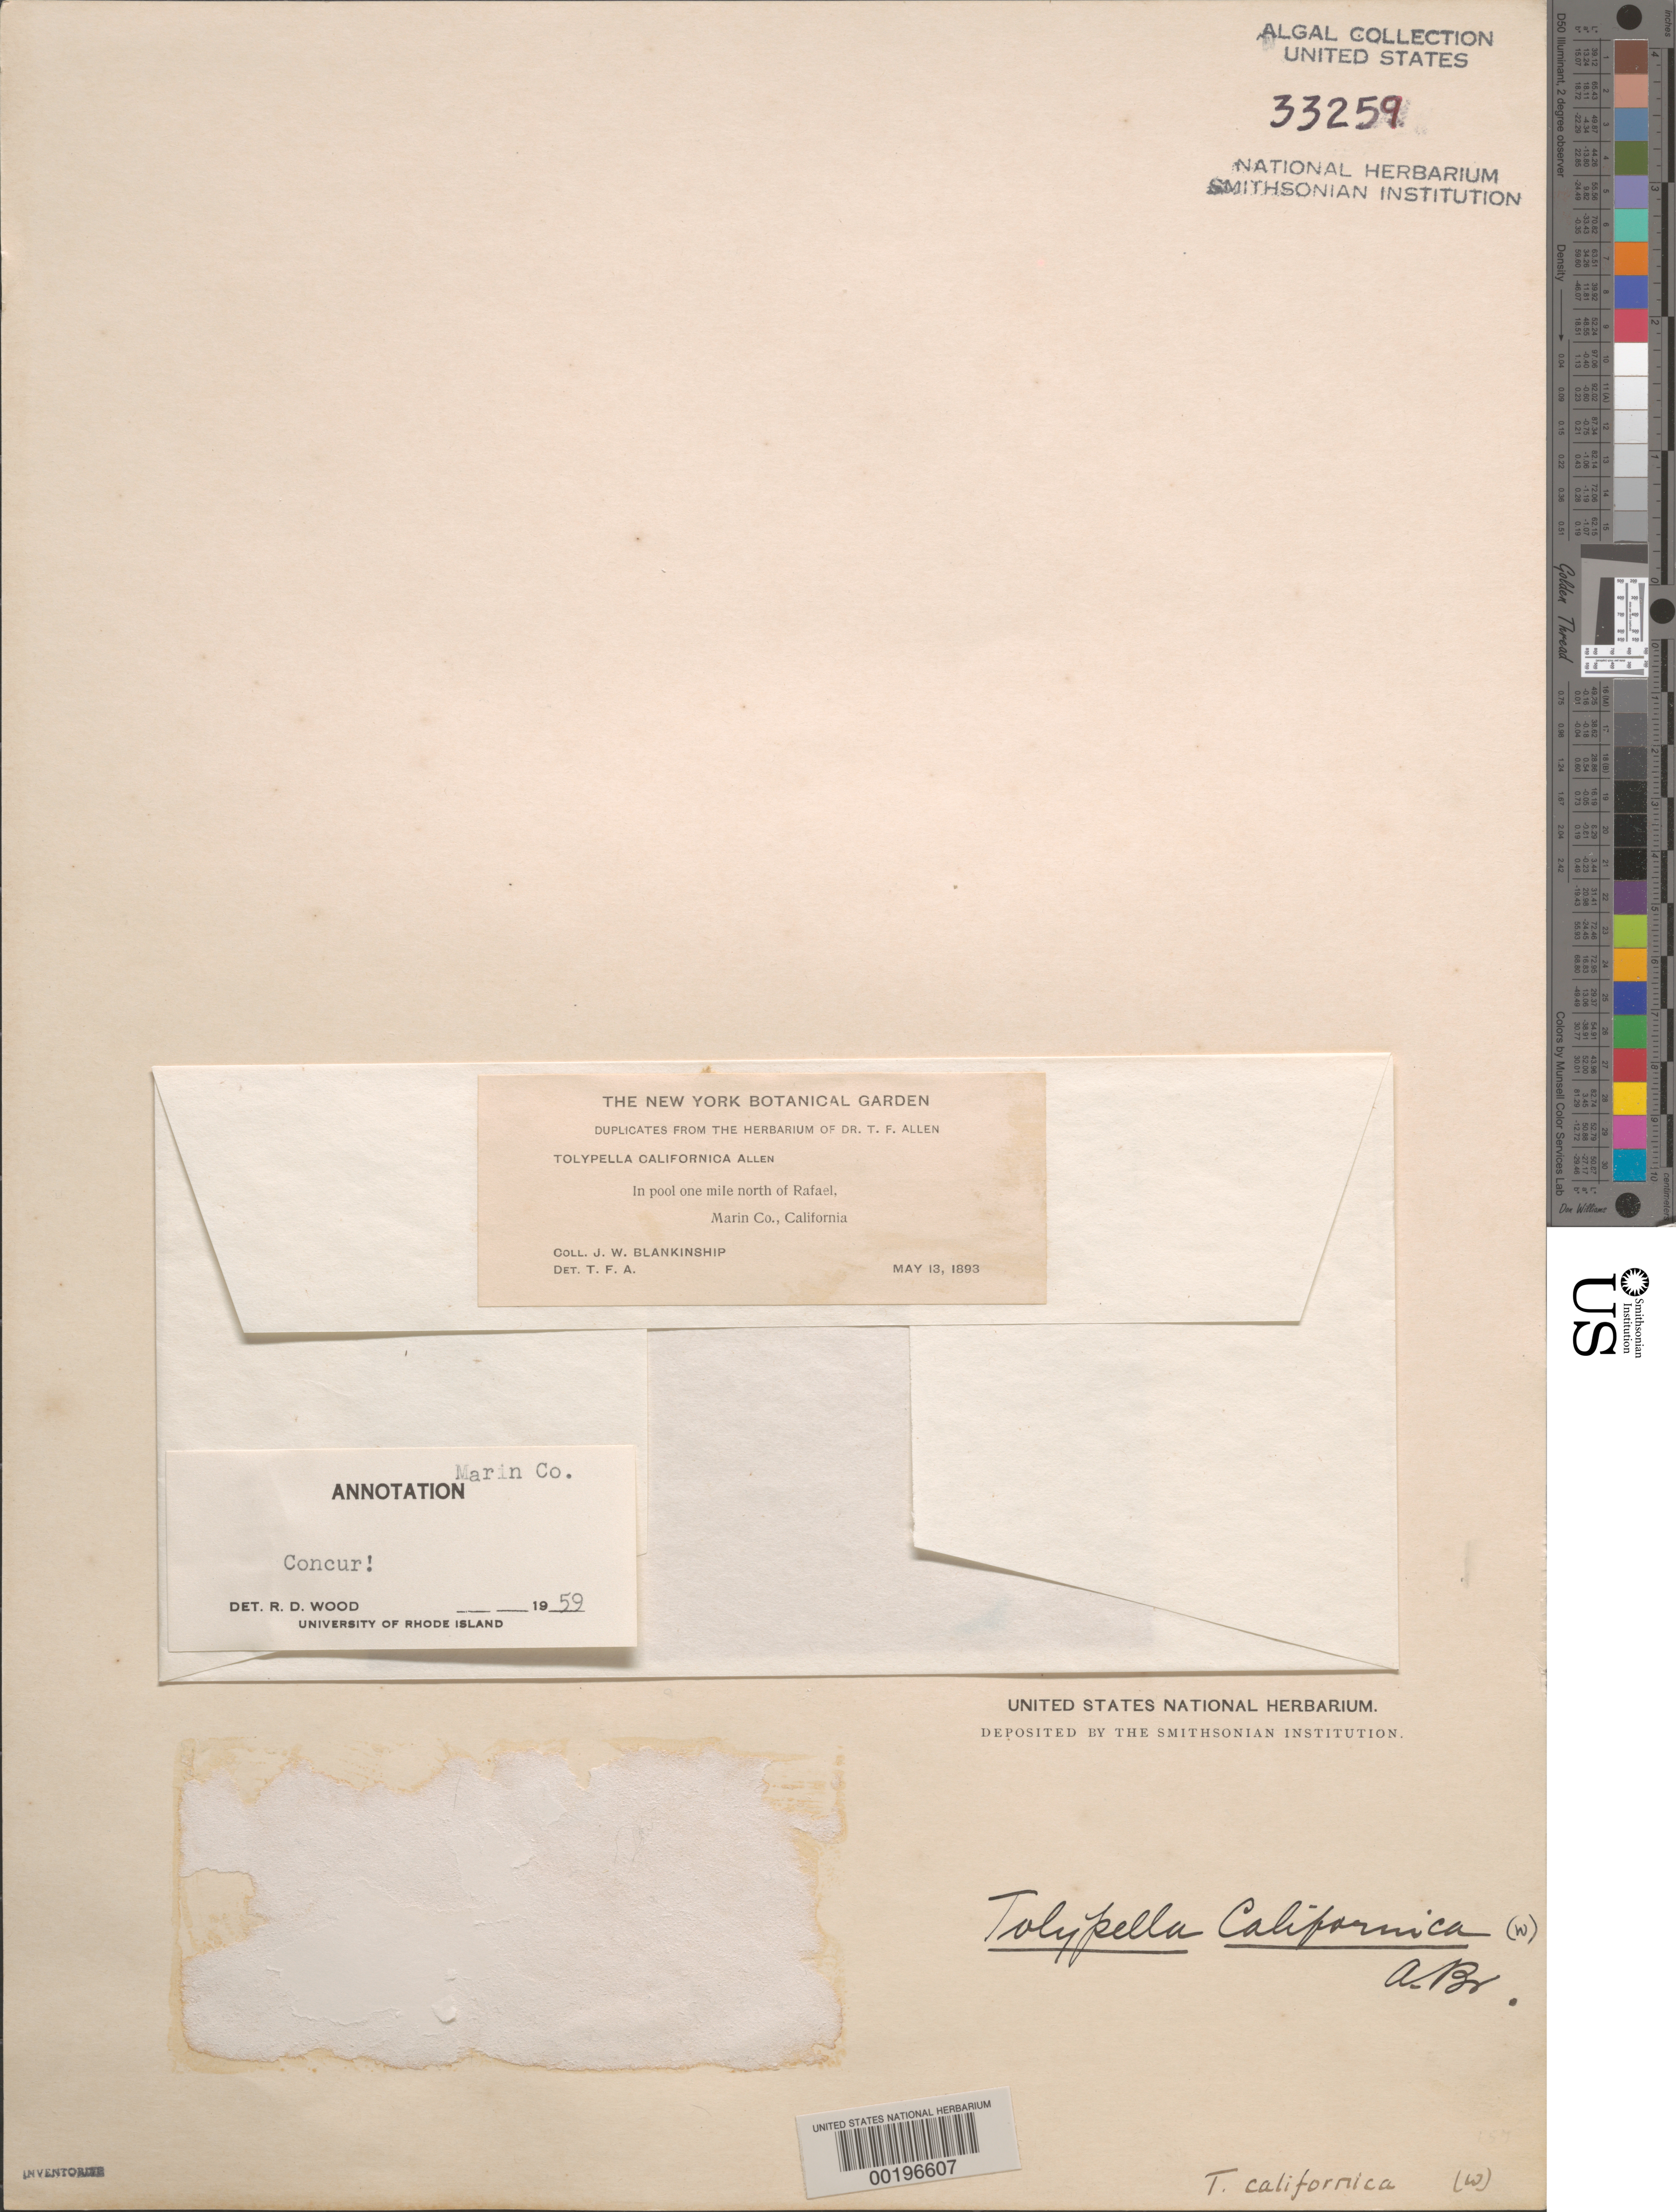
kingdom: Plantae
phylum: Charophyta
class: Charophyceae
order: Charales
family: Characeae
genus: Tolypella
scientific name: Tolypella californica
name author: A. Braun in A. Braun & Nordstedt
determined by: Allen, Timothy F.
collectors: J. W. Blankinship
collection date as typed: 13 May 1893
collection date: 1893-05-13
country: United States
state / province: California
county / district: Marin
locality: Pool 1 mile north of Rafael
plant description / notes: Duplicates from the herbarium of Dr. T.F. Allen, The New York Botanical Garden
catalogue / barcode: US 33259